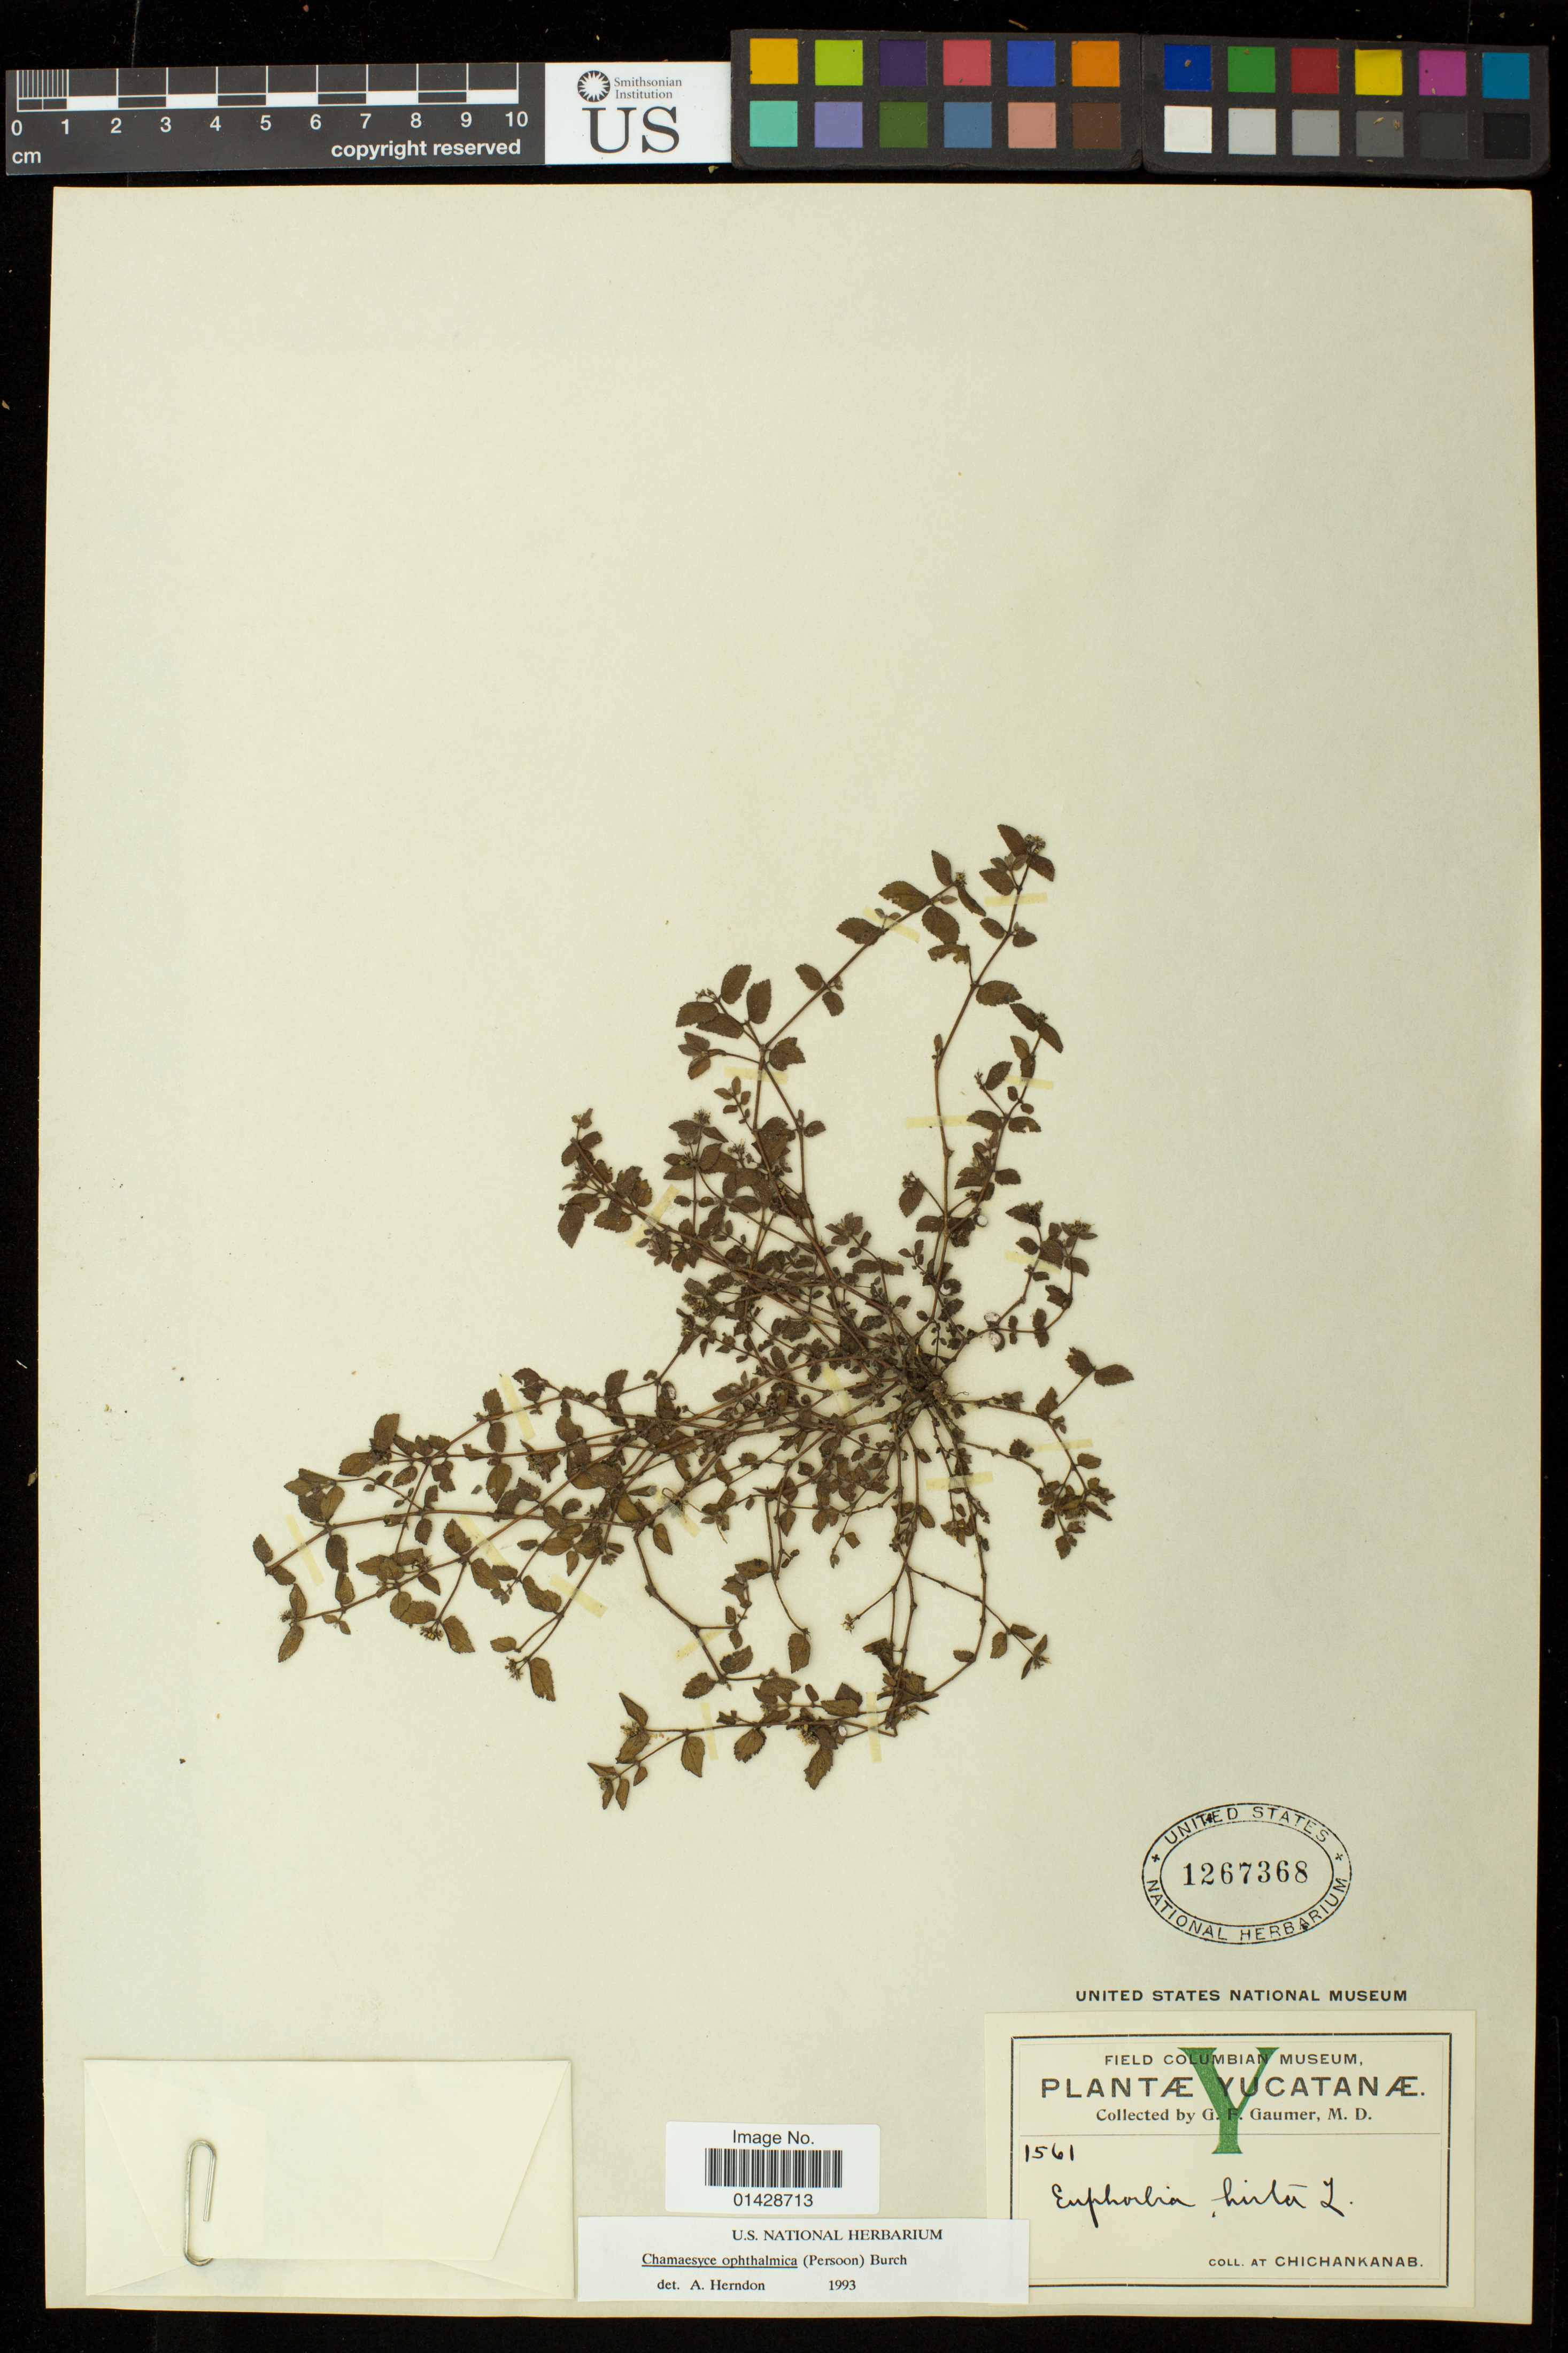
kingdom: Plantae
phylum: Tracheophyta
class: Magnoliopsida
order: Malpighiales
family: Euphorbiaceae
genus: Euphorbia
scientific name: Euphorbia ophthalmica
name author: Pers.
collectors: G. F. Gaumer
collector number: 1561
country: Mexico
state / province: Yucatán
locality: Chichankanab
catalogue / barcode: US 1267368